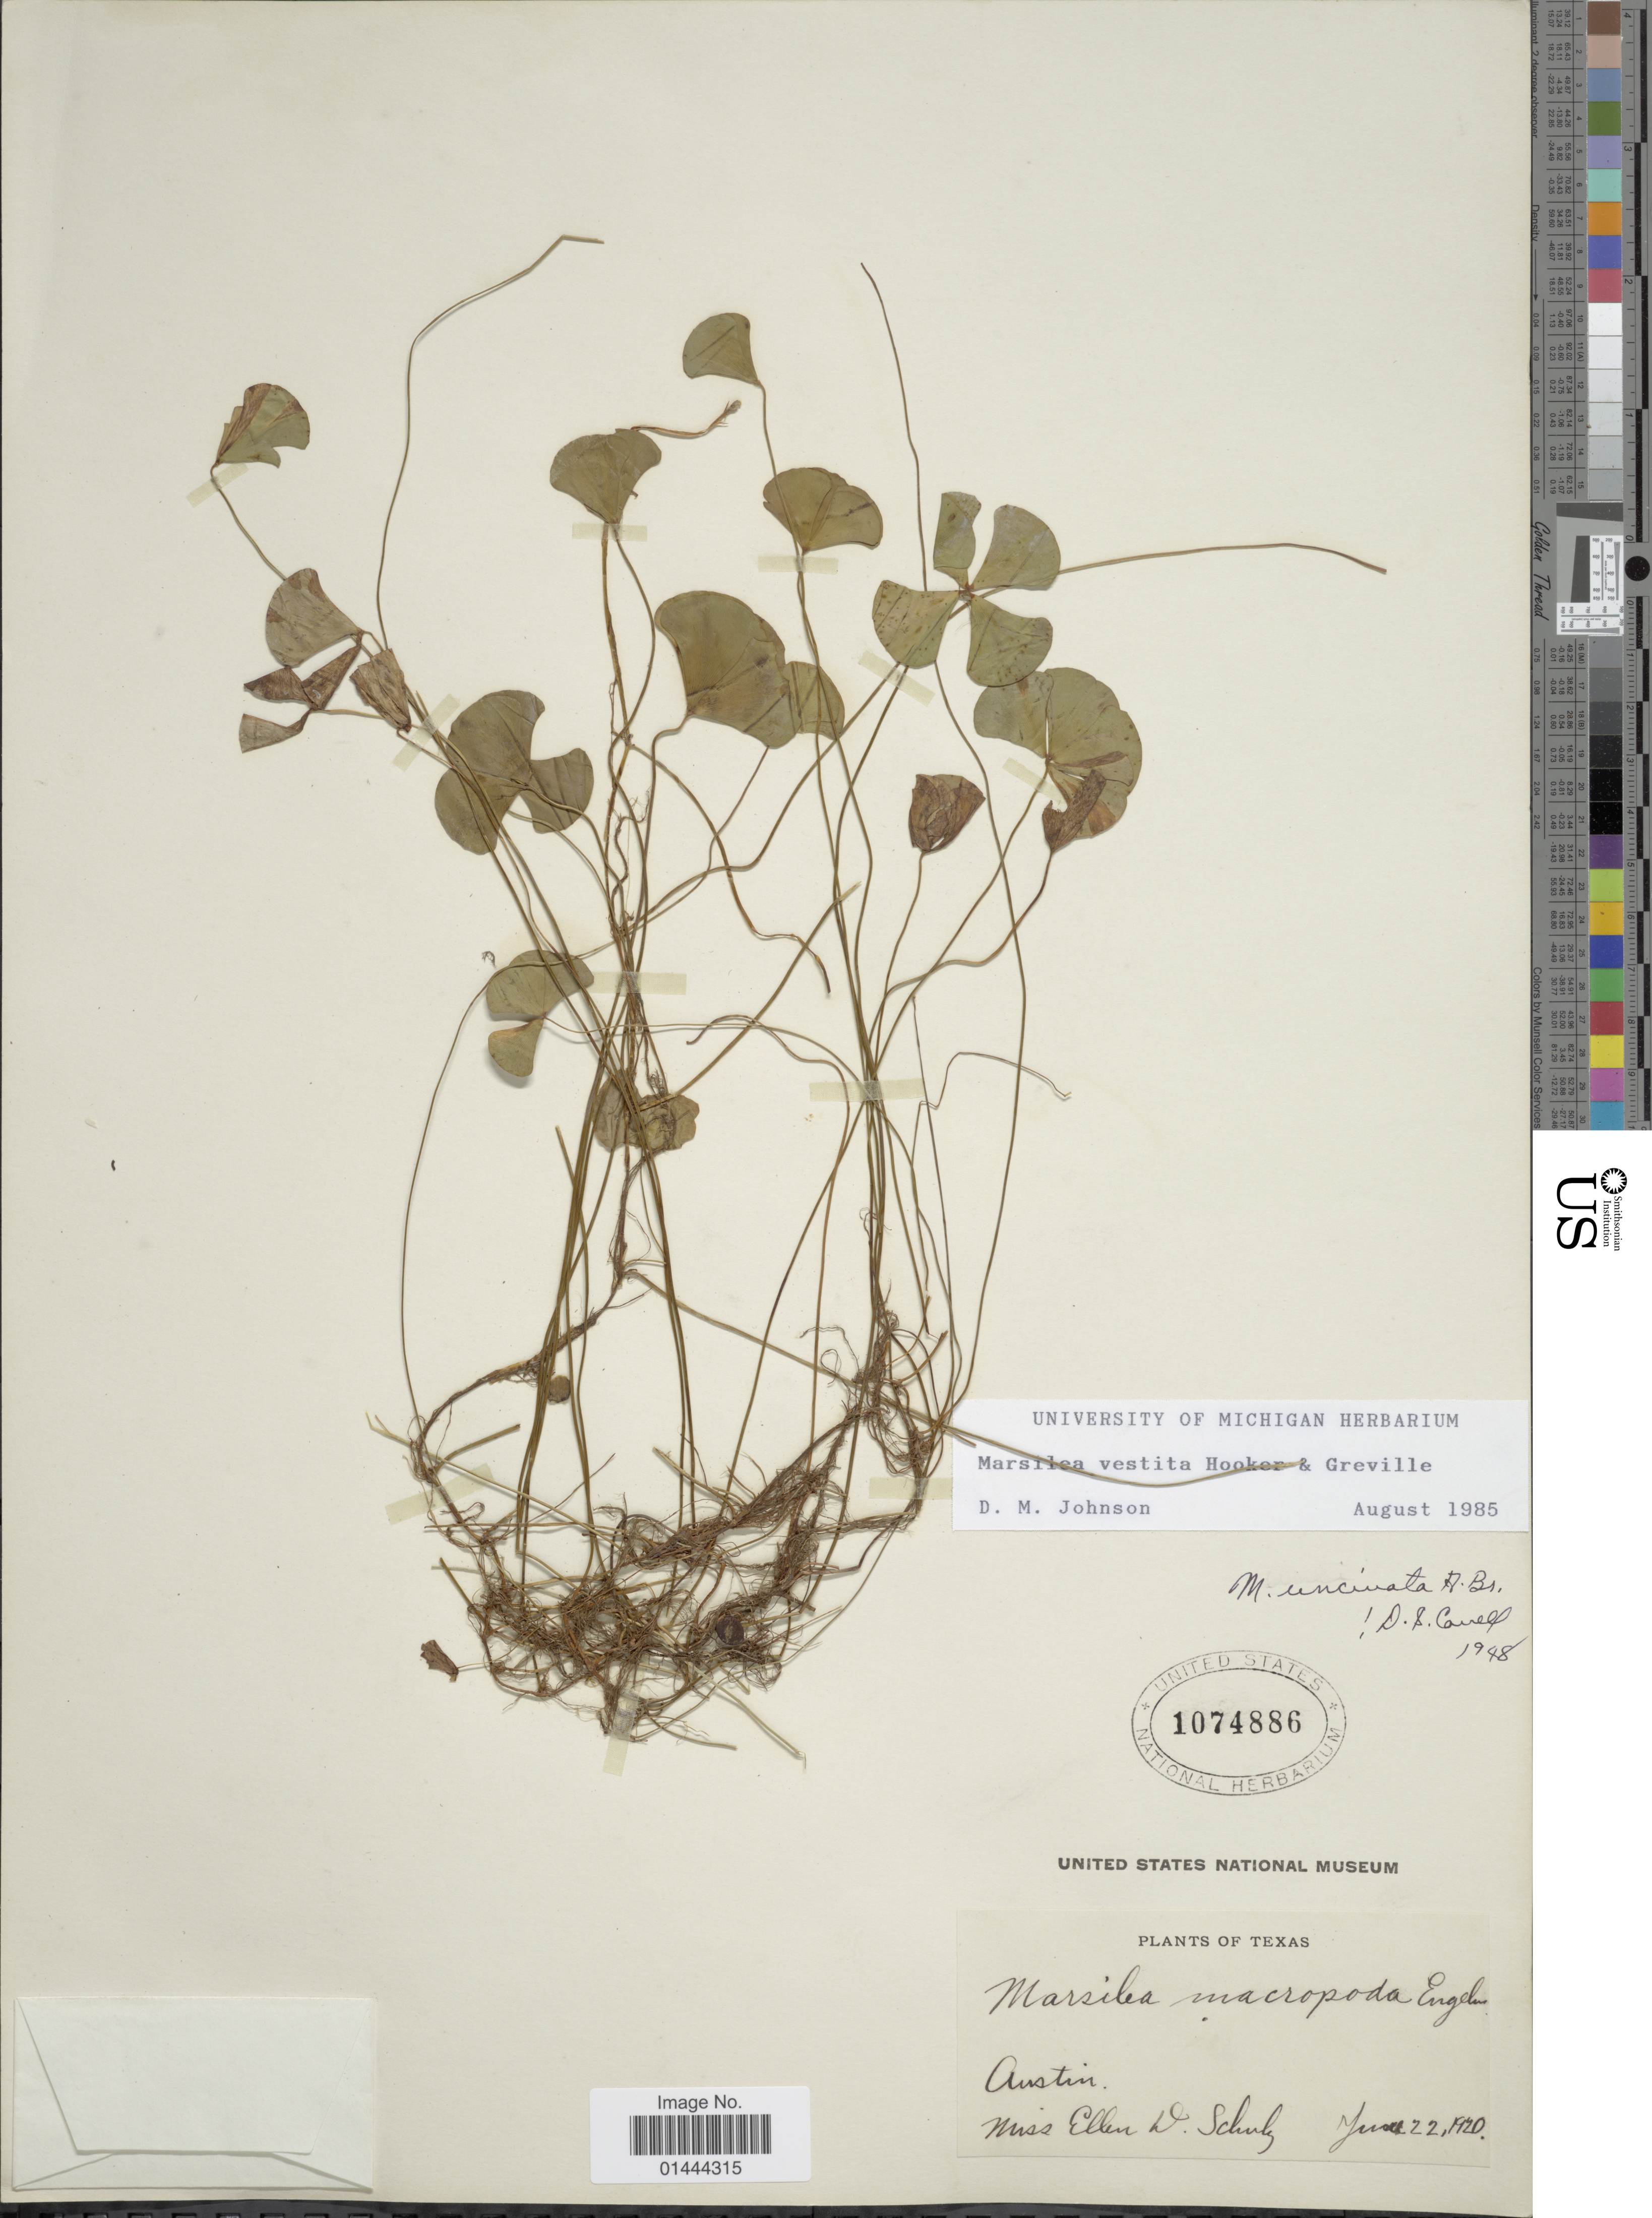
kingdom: Plantae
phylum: Tracheophyta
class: Polypodiopsida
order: Salviniales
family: Marsileaceae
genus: Marsilea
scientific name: Marsilea vestita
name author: Hook. & Grev.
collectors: E. Schultz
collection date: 1920-06-22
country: United States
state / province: Texas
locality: Austin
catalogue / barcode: US 1074886